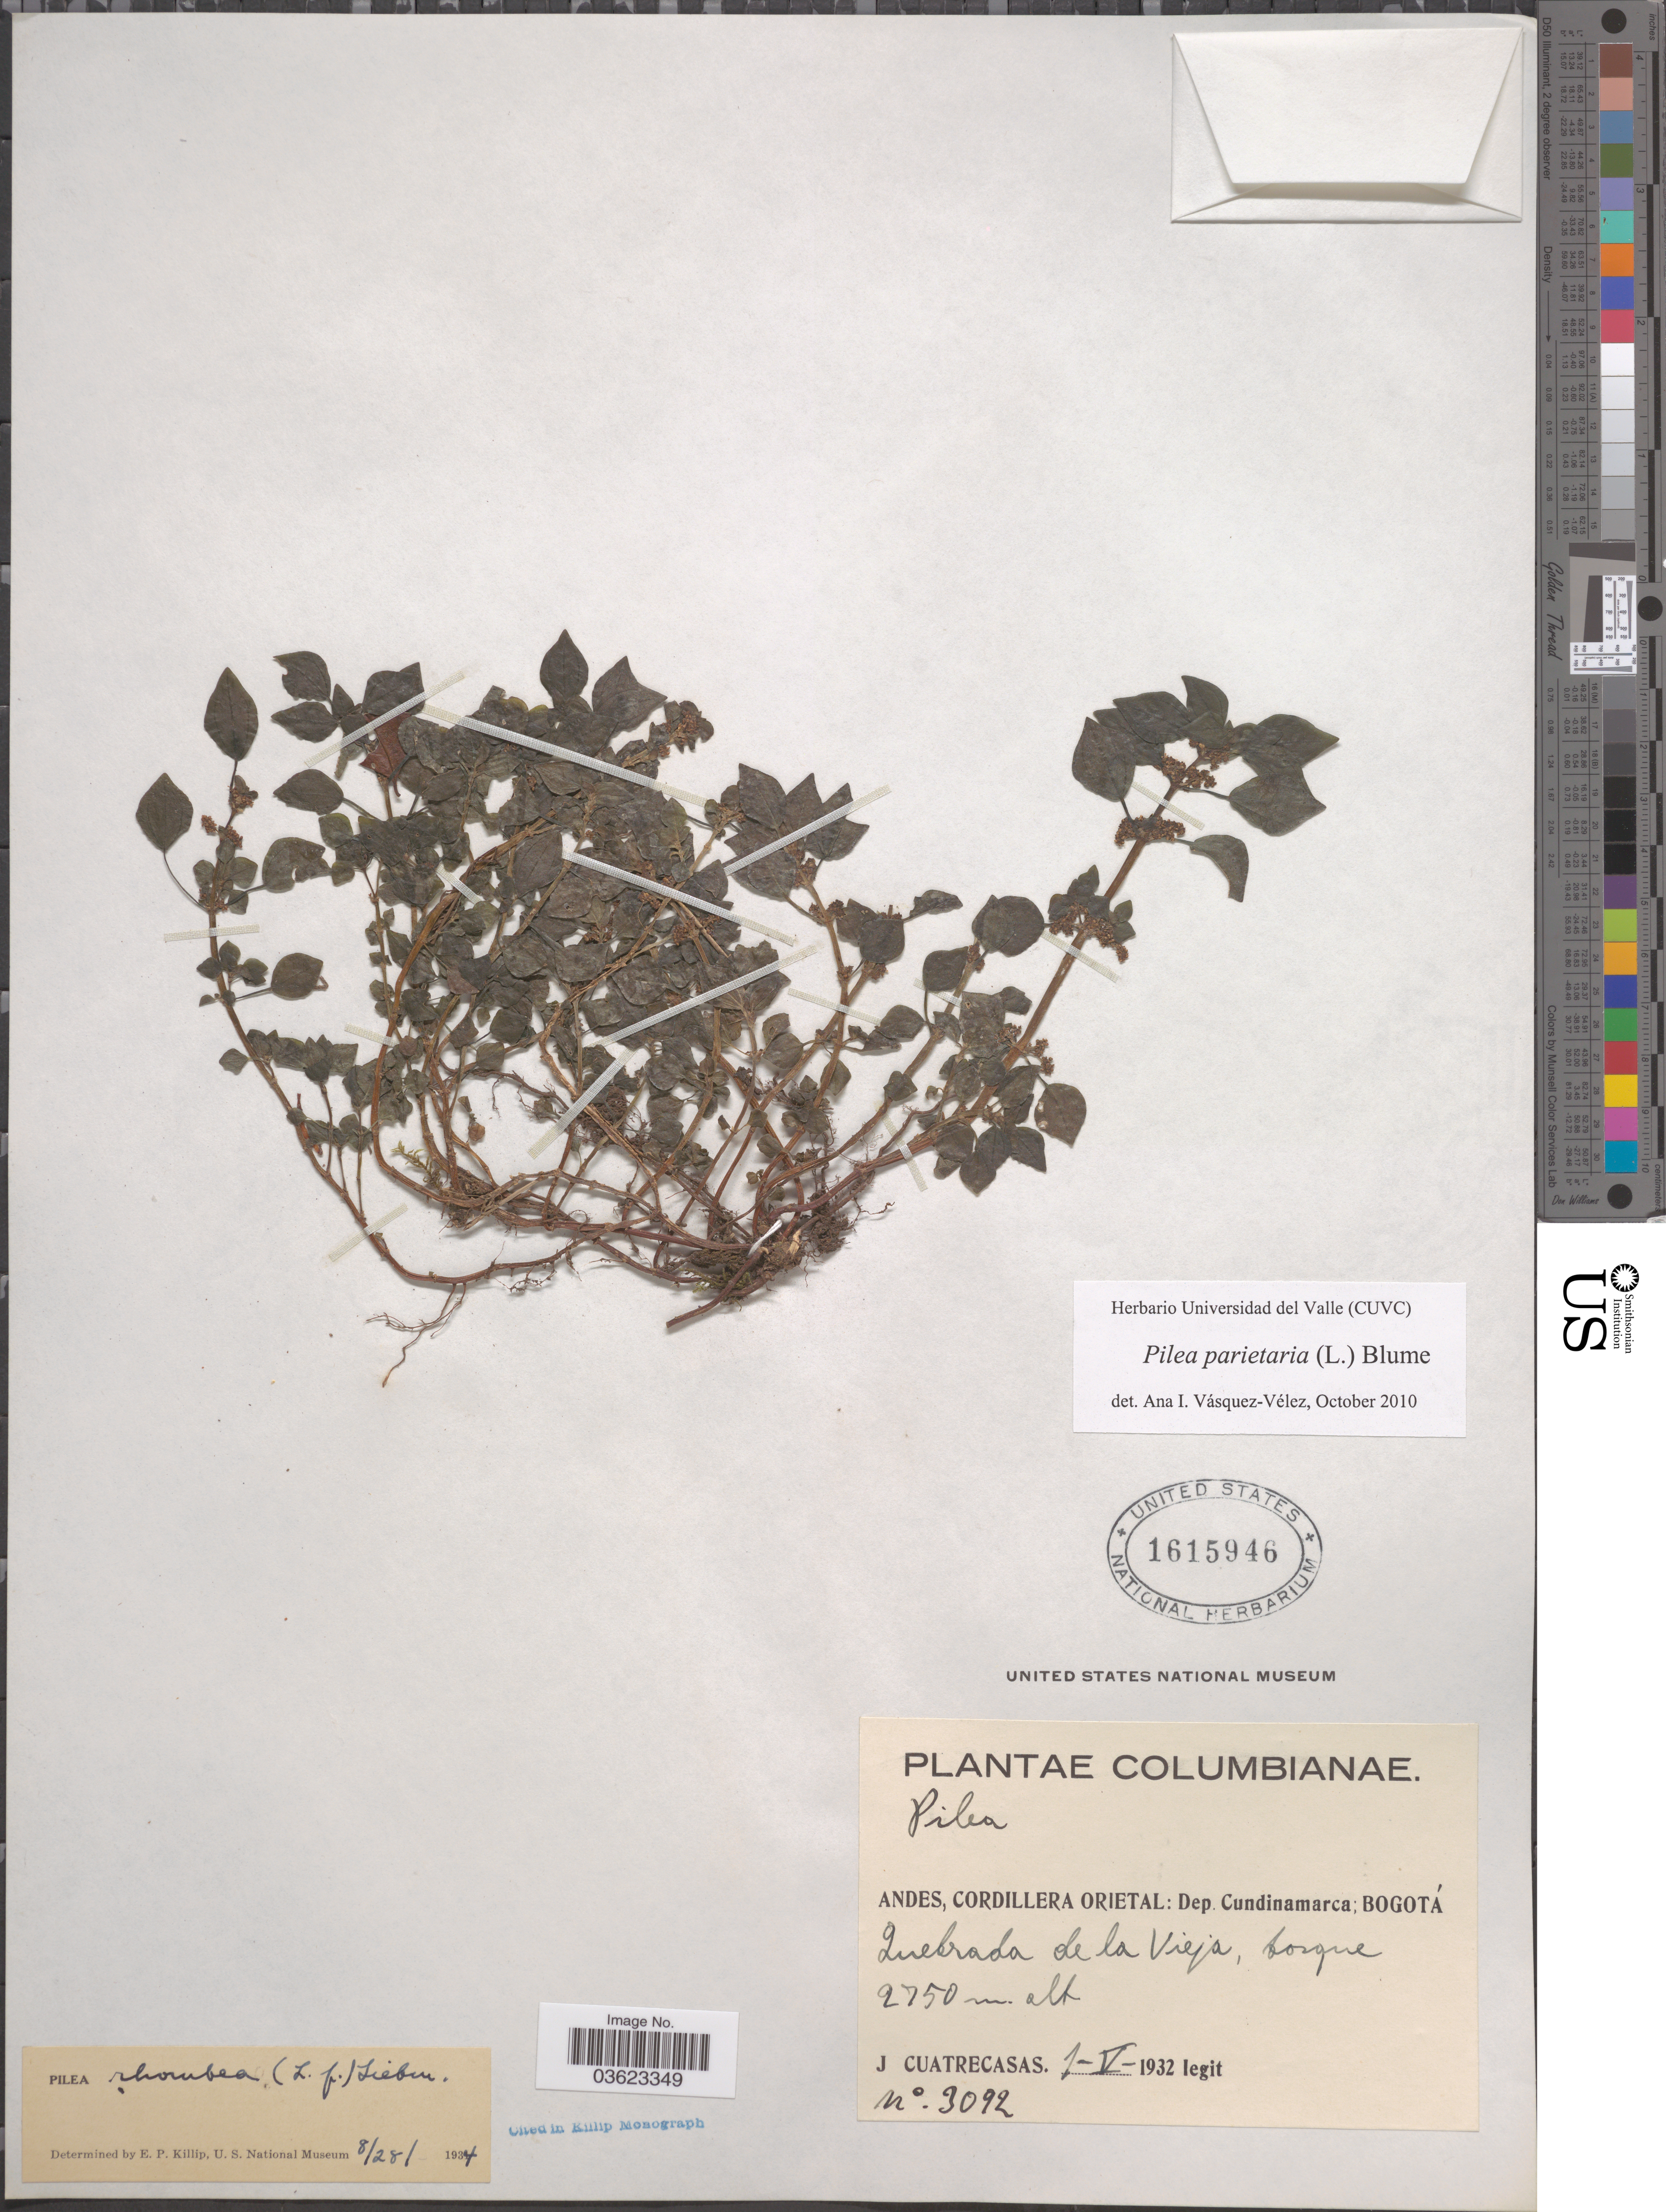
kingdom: Plantae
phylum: Tracheophyta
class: Magnoliopsida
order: Rosales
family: Urticaceae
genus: Pilea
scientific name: Pilea parietaria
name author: (L.) Blume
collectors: J. Cuatrecasas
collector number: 3092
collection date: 1932-05-01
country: Colombia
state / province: Cundinamarca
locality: Andes, Cordillera Oriental: Dep. Cundinamarca; Bogotá. Quebrada de la Vieja.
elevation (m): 2750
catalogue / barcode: US 1615946